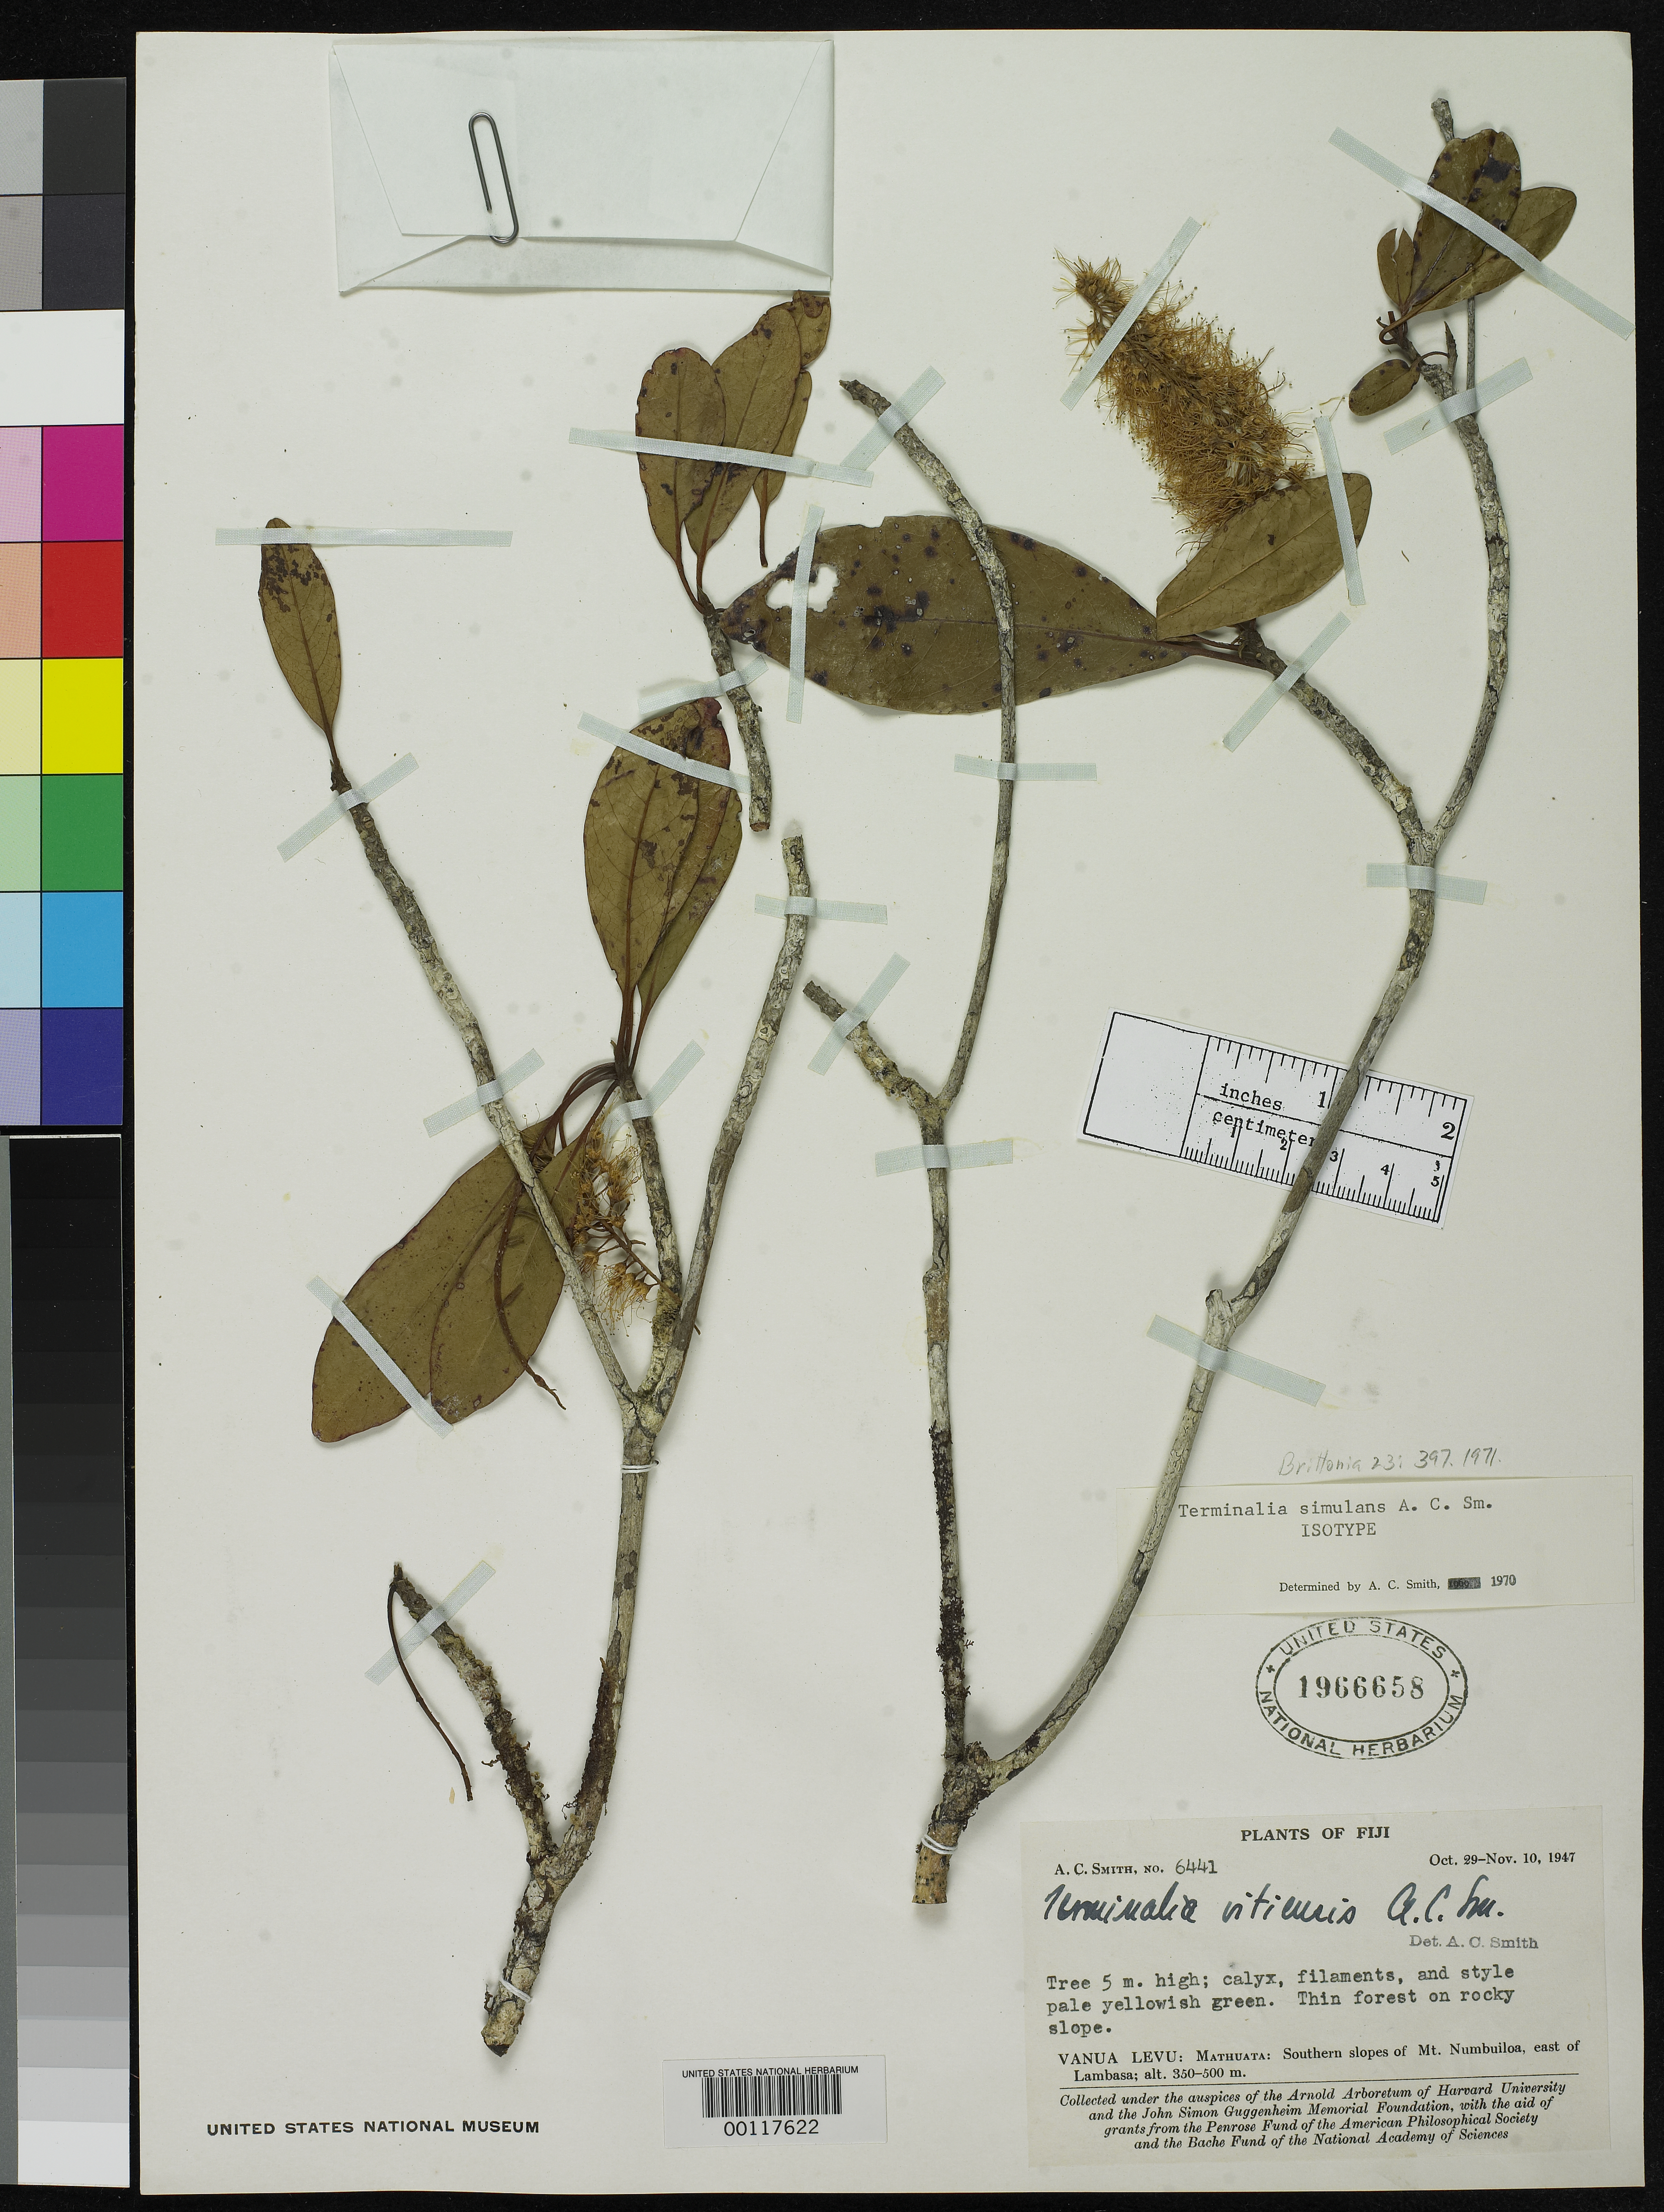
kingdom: Plantae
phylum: Tracheophyta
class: Magnoliopsida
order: Myrtales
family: Combretaceae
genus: Terminalia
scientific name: Terminalia simulans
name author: A.C. Sm.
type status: Isotype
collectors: A. C. Smith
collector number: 6441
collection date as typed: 03 Nov 1947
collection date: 1947-11-03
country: Fiji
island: Macuata-i-wai [Mathuata-i-wai]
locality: East of Lambasa, southern slopes of Mt. Numbuiloa. [Vanua Levu Group]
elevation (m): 350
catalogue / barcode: US 1966658